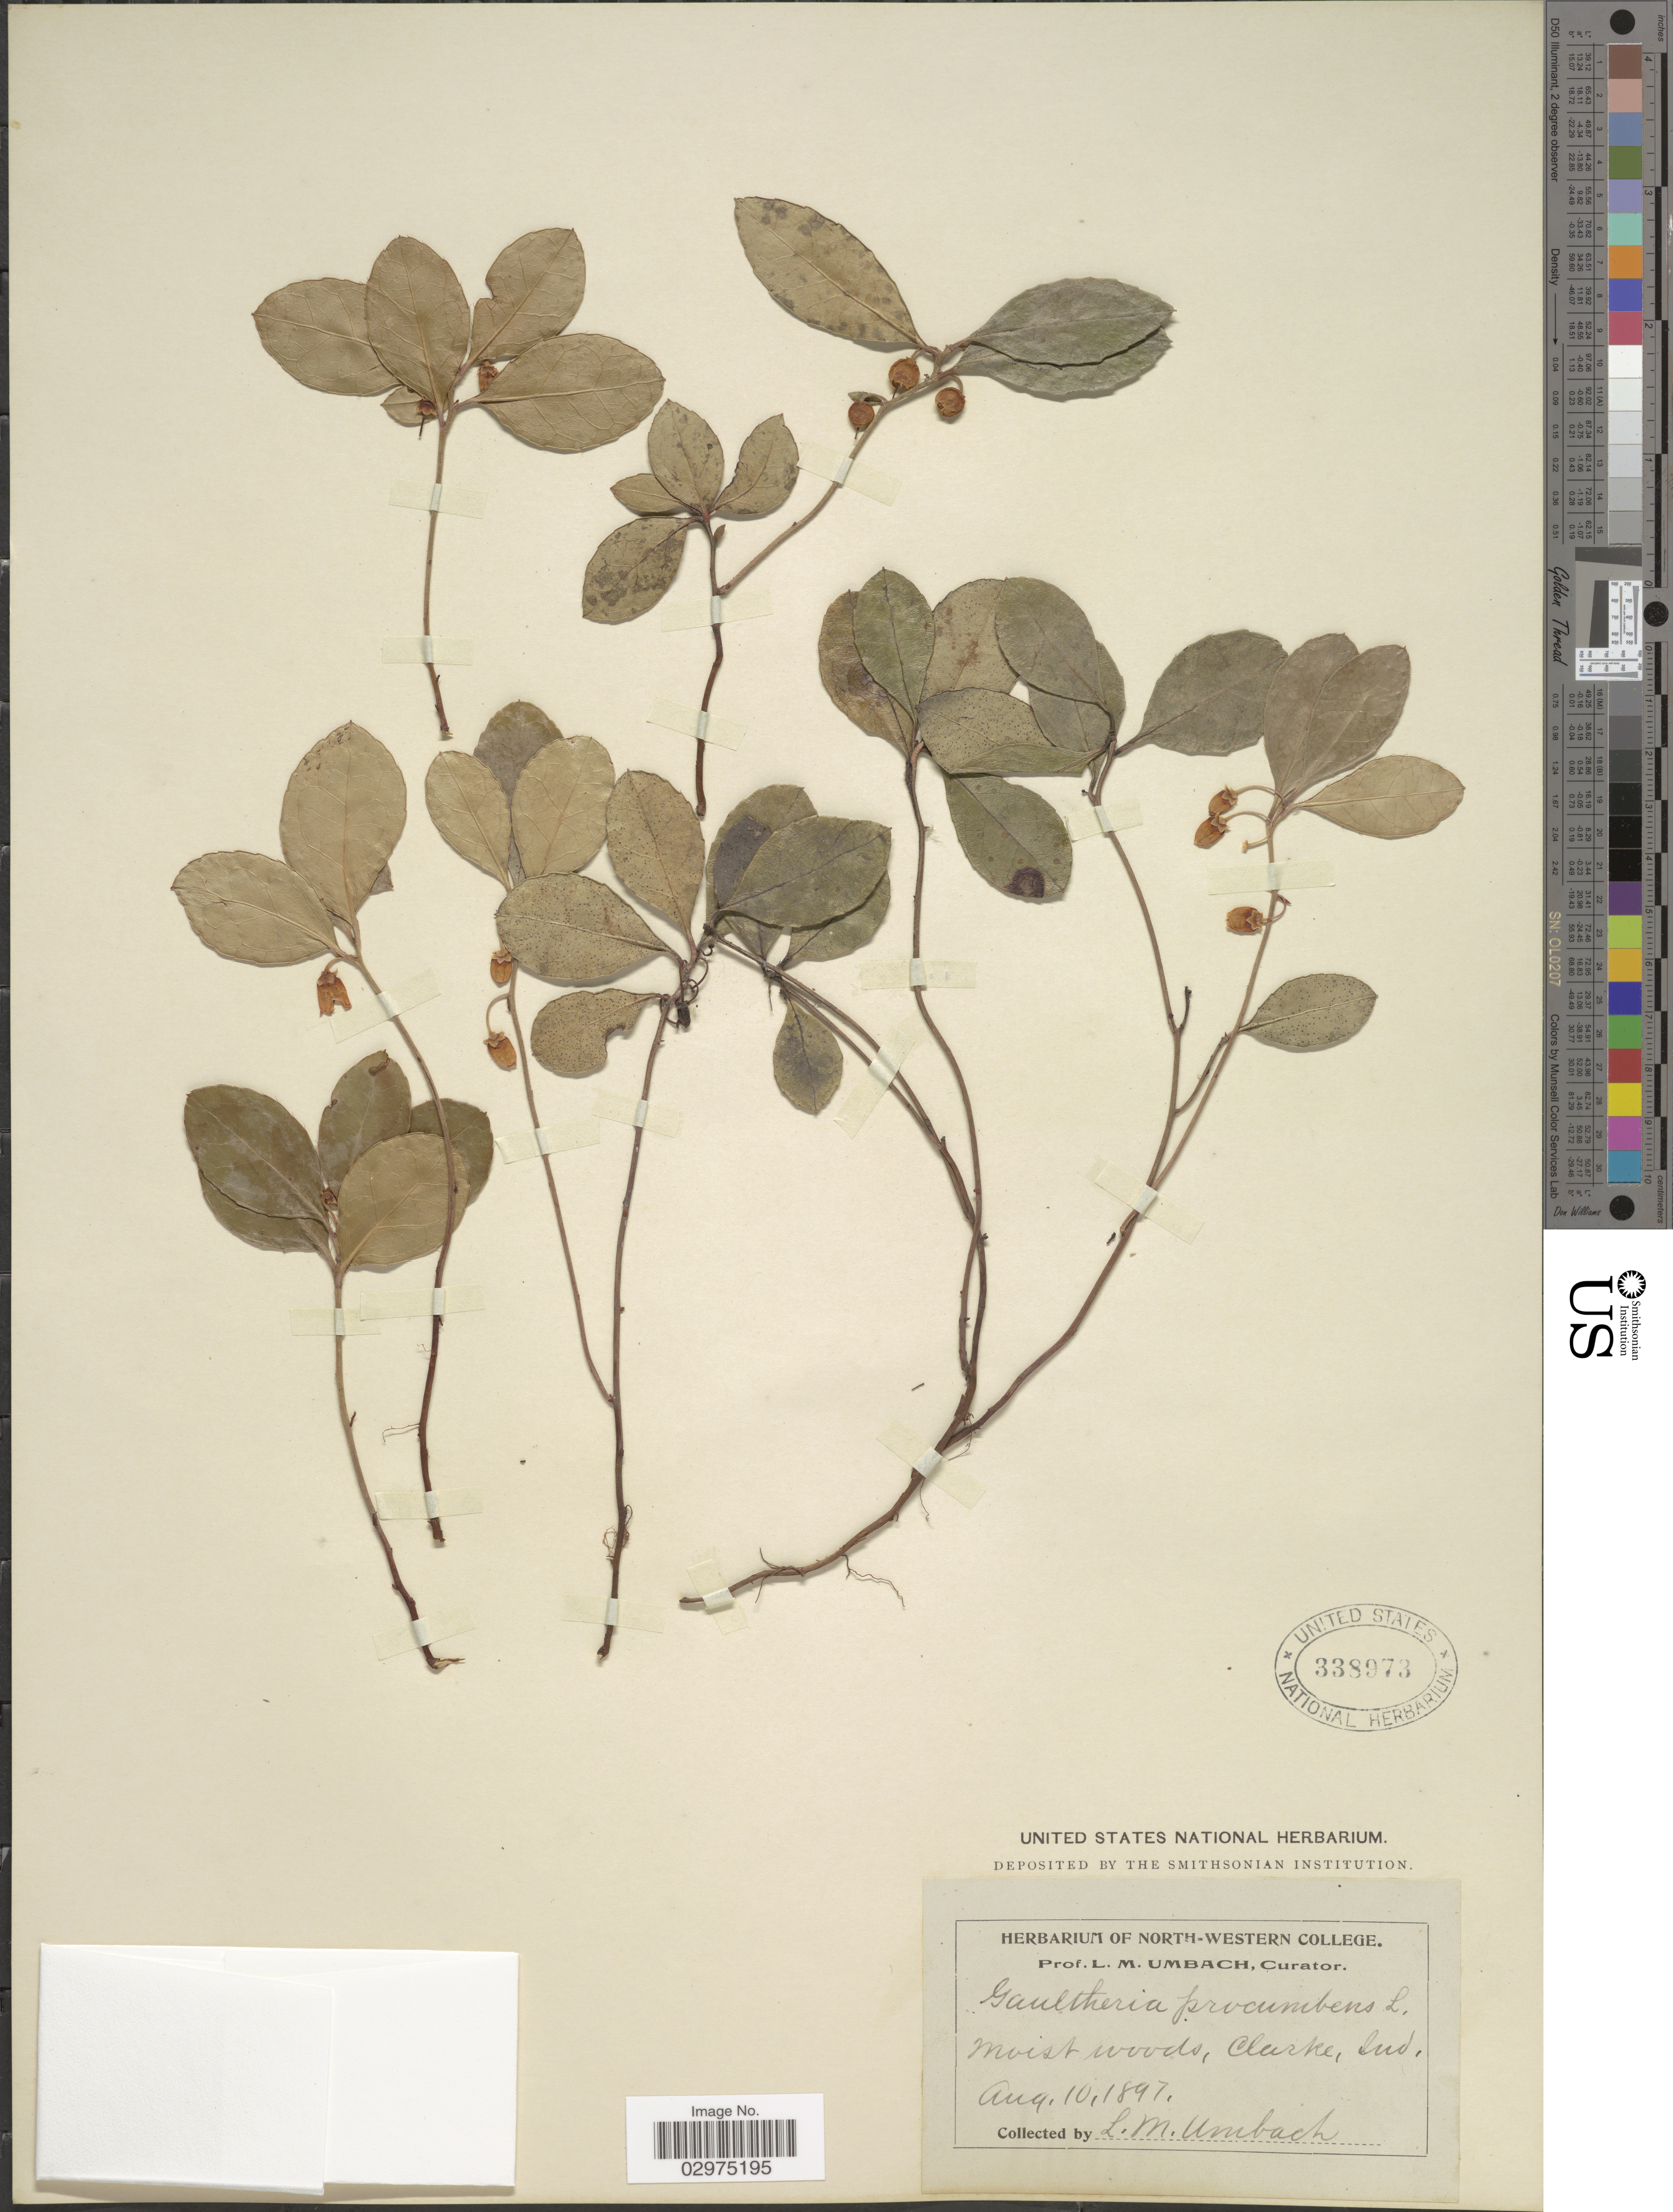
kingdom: Plantae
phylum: Tracheophyta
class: Magnoliopsida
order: Ericales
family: Ericaceae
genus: Gaultheria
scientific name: Gaultheria procumbens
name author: L.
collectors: L. M. Umbach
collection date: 1897-08-10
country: United States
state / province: Indiana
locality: Clarke.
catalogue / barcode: US 338973